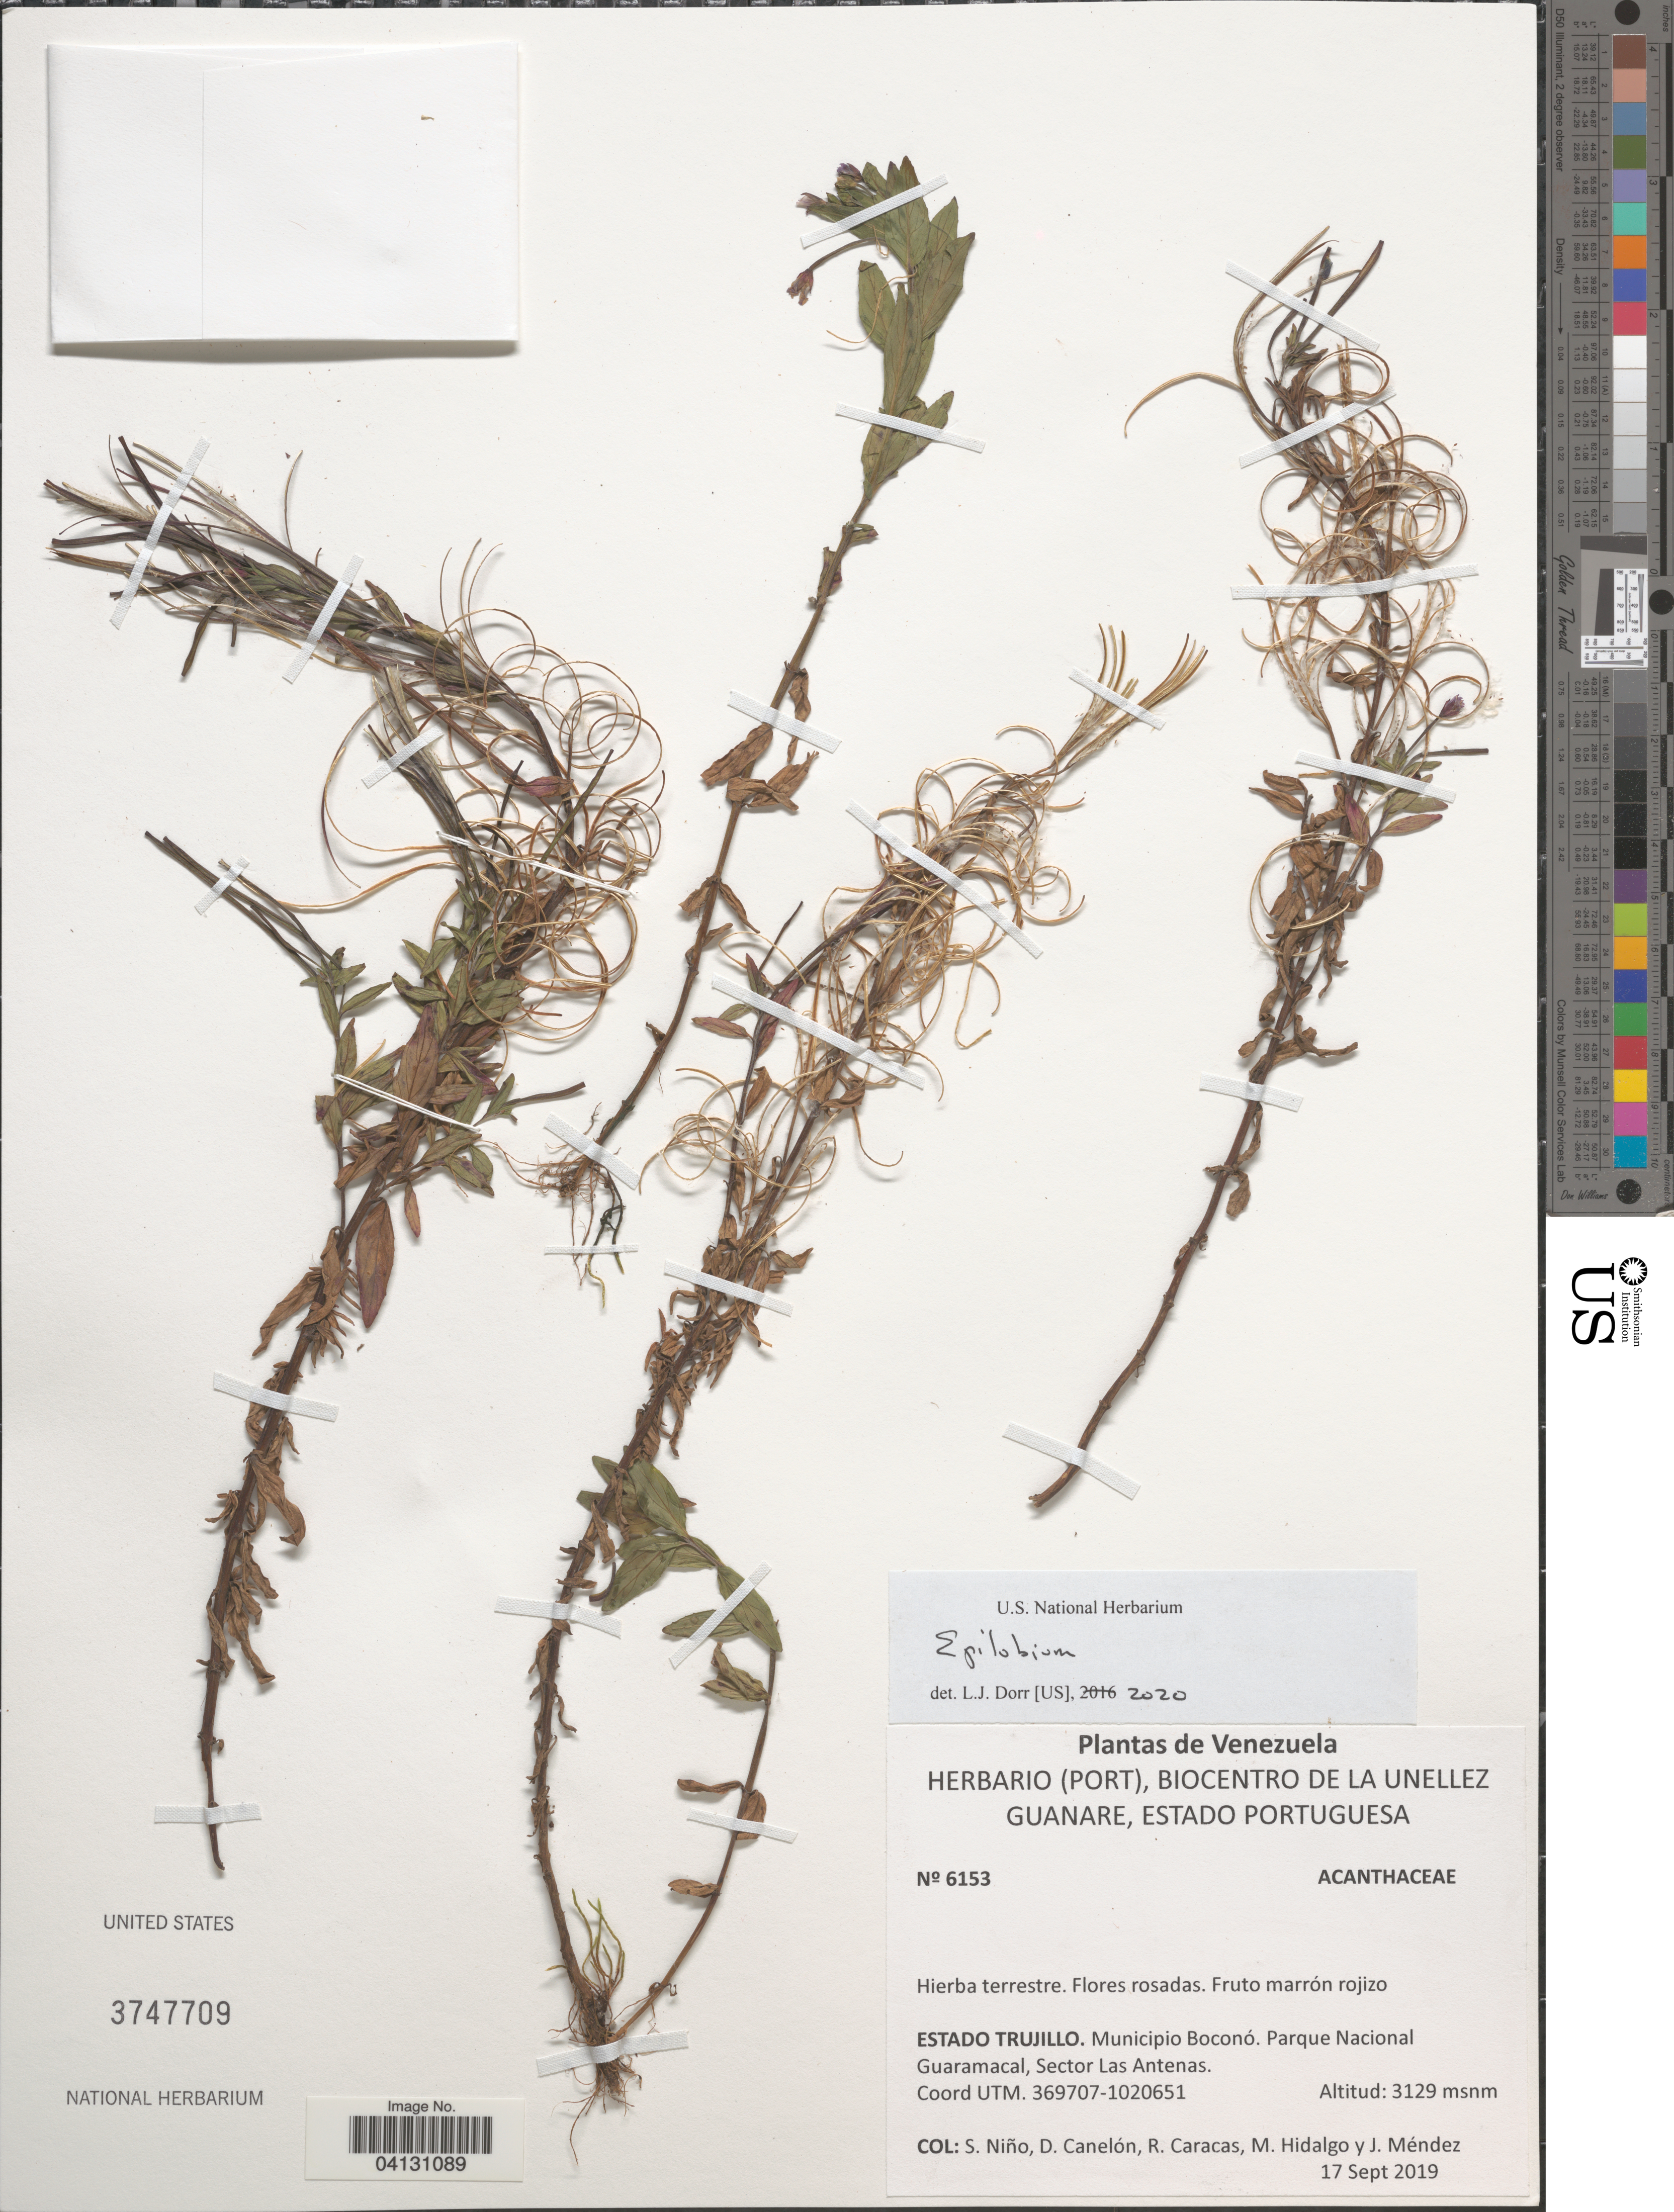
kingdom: Plantae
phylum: Tracheophyta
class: Magnoliopsida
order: Myrtales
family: Onagraceae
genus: Epilobium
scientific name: Epilobium sp.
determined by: Dorr, L. J., (BOT), Smithsonian Institution - National Museum of Natural History (UNITED STATES)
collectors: S. M. Niño, D. Canelón, R. Caracas, M. Hidalgo & J. Mendez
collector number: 6153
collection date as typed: Transcribed d/m/y: 17/9/2019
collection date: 2019-09-17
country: Venezuela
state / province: Trujillo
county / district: Boconó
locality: Parque Nacional Guaramacal, Sector Las Antenas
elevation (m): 3129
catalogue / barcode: US 3747709